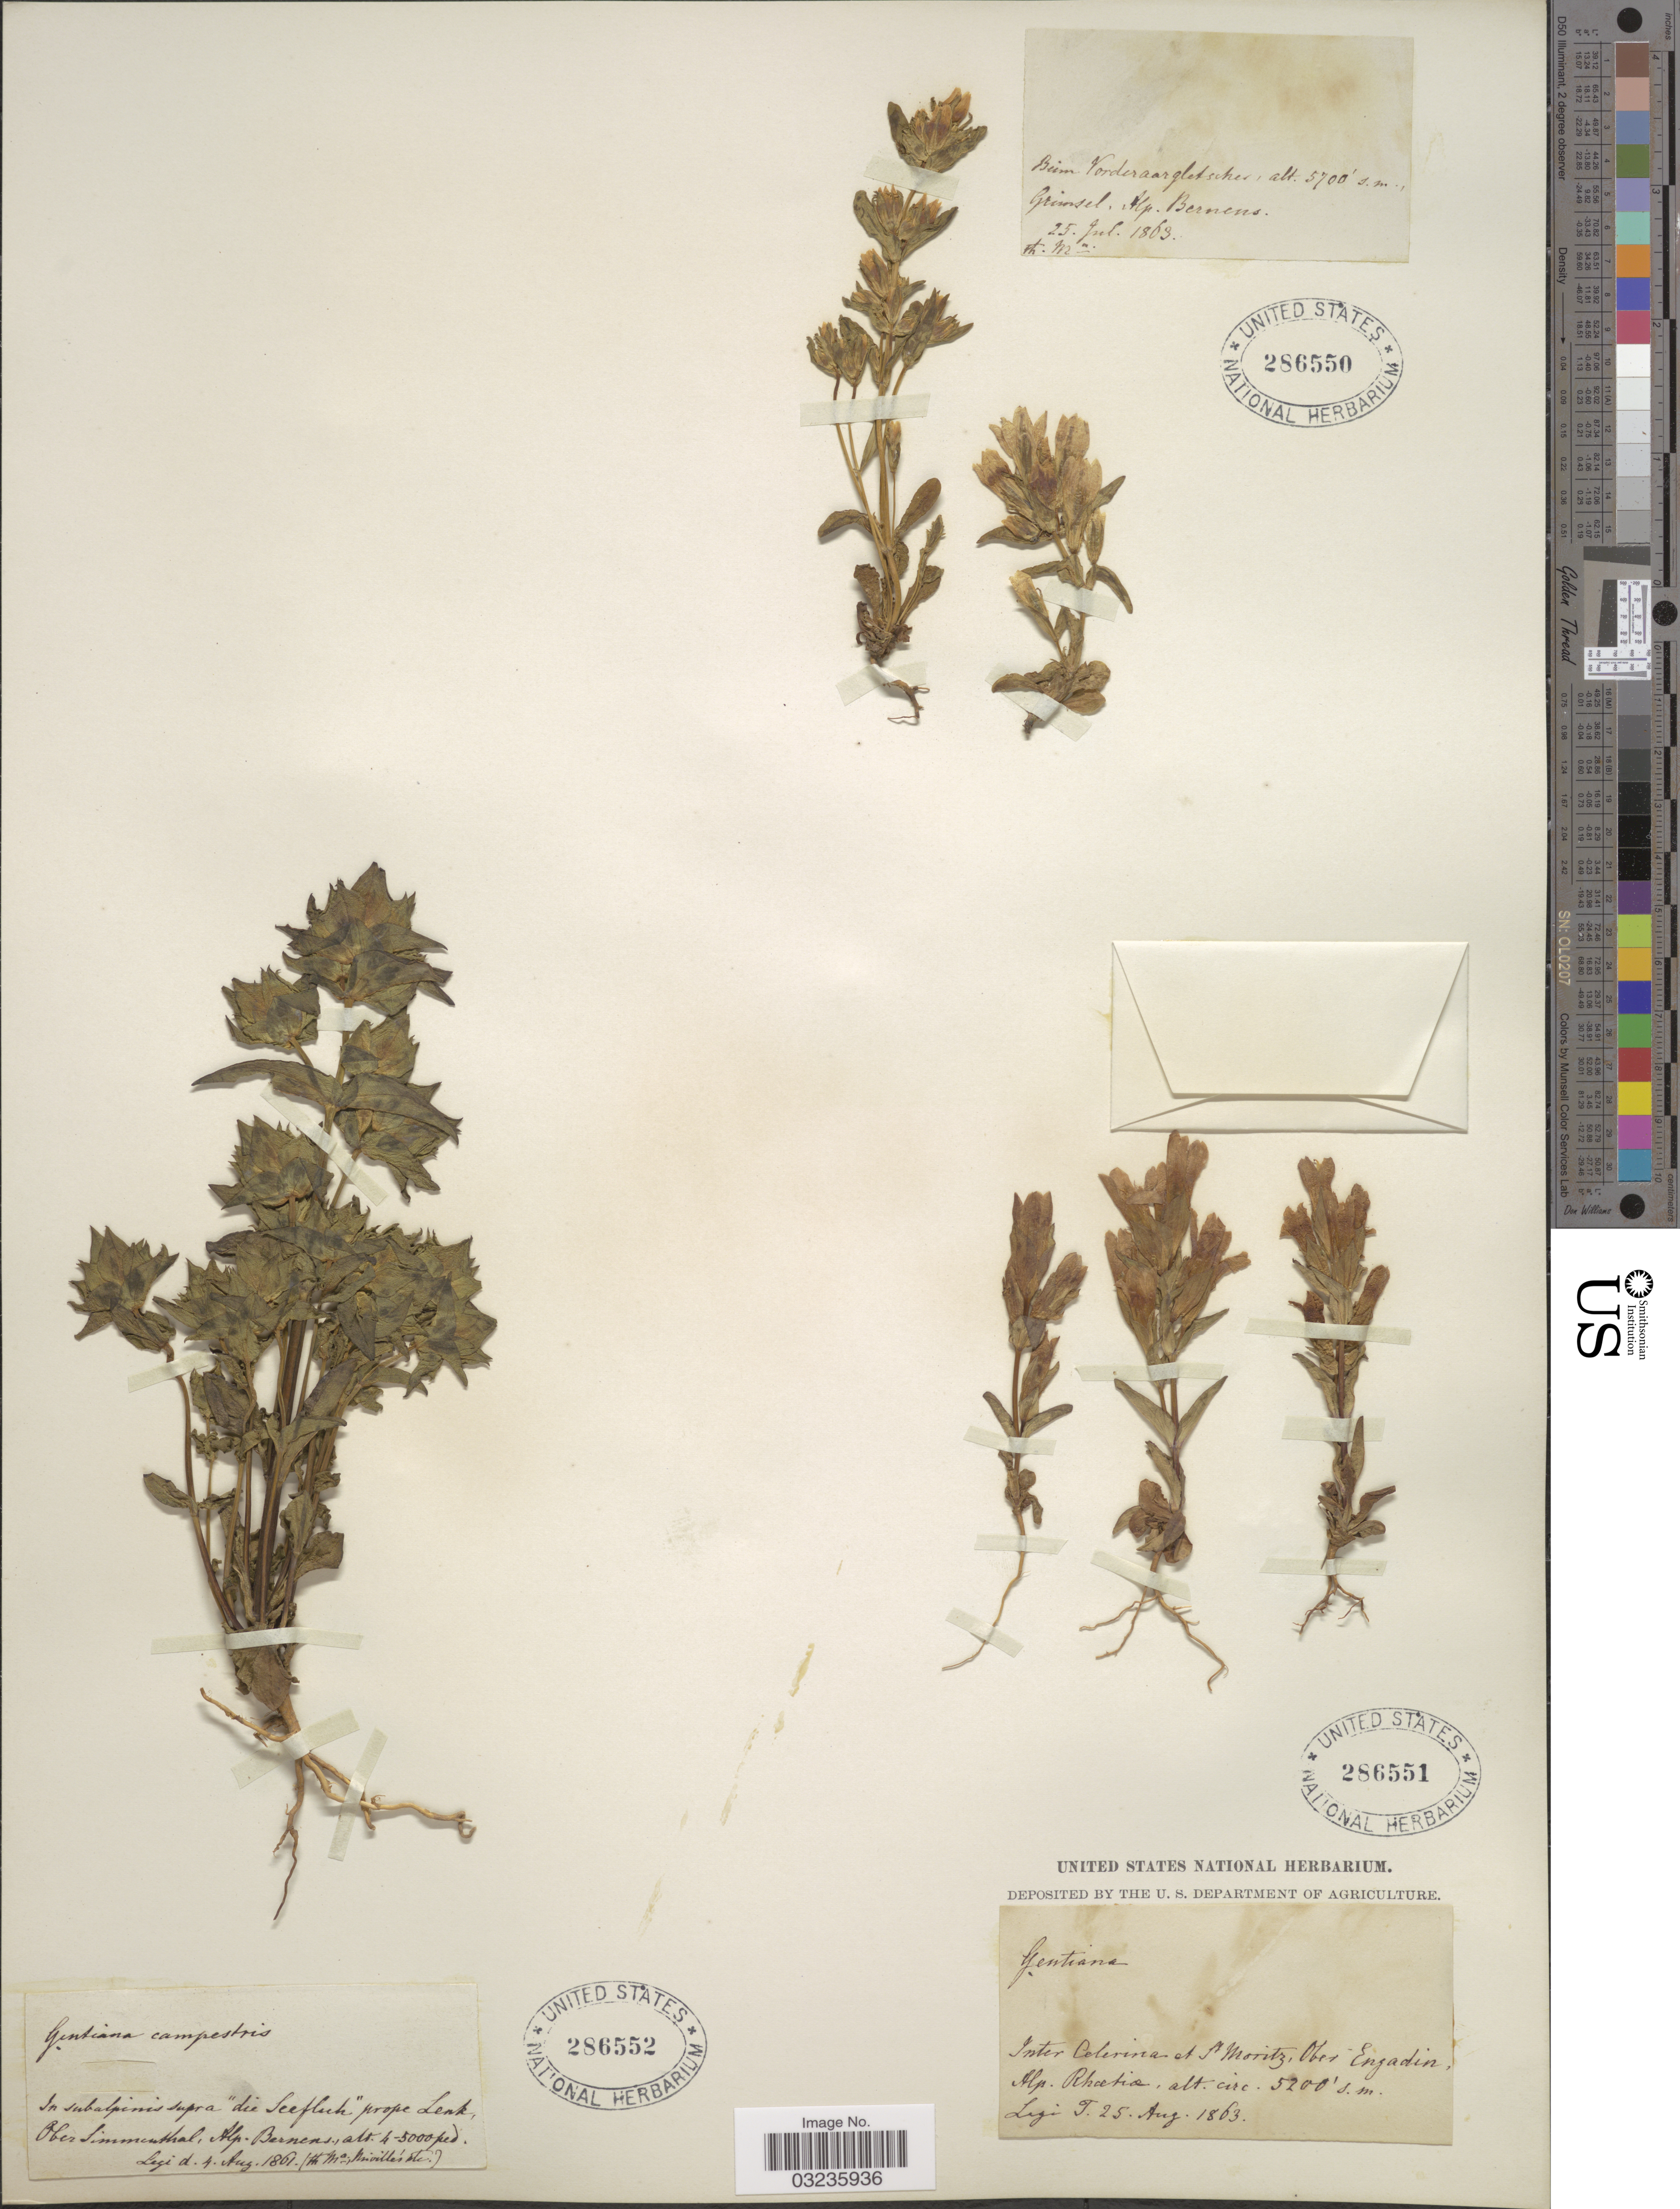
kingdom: Plantae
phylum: Tracheophyta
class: Magnoliopsida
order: Gentianales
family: Gentianaceae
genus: Gentiana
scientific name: Gentiana campestris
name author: L.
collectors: ex herb. United States National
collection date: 1863-07-25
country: Switzerland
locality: Beim Vorderaargletscher, Grimsel, Alp. Bernens.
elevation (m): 1737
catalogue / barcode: US 286550